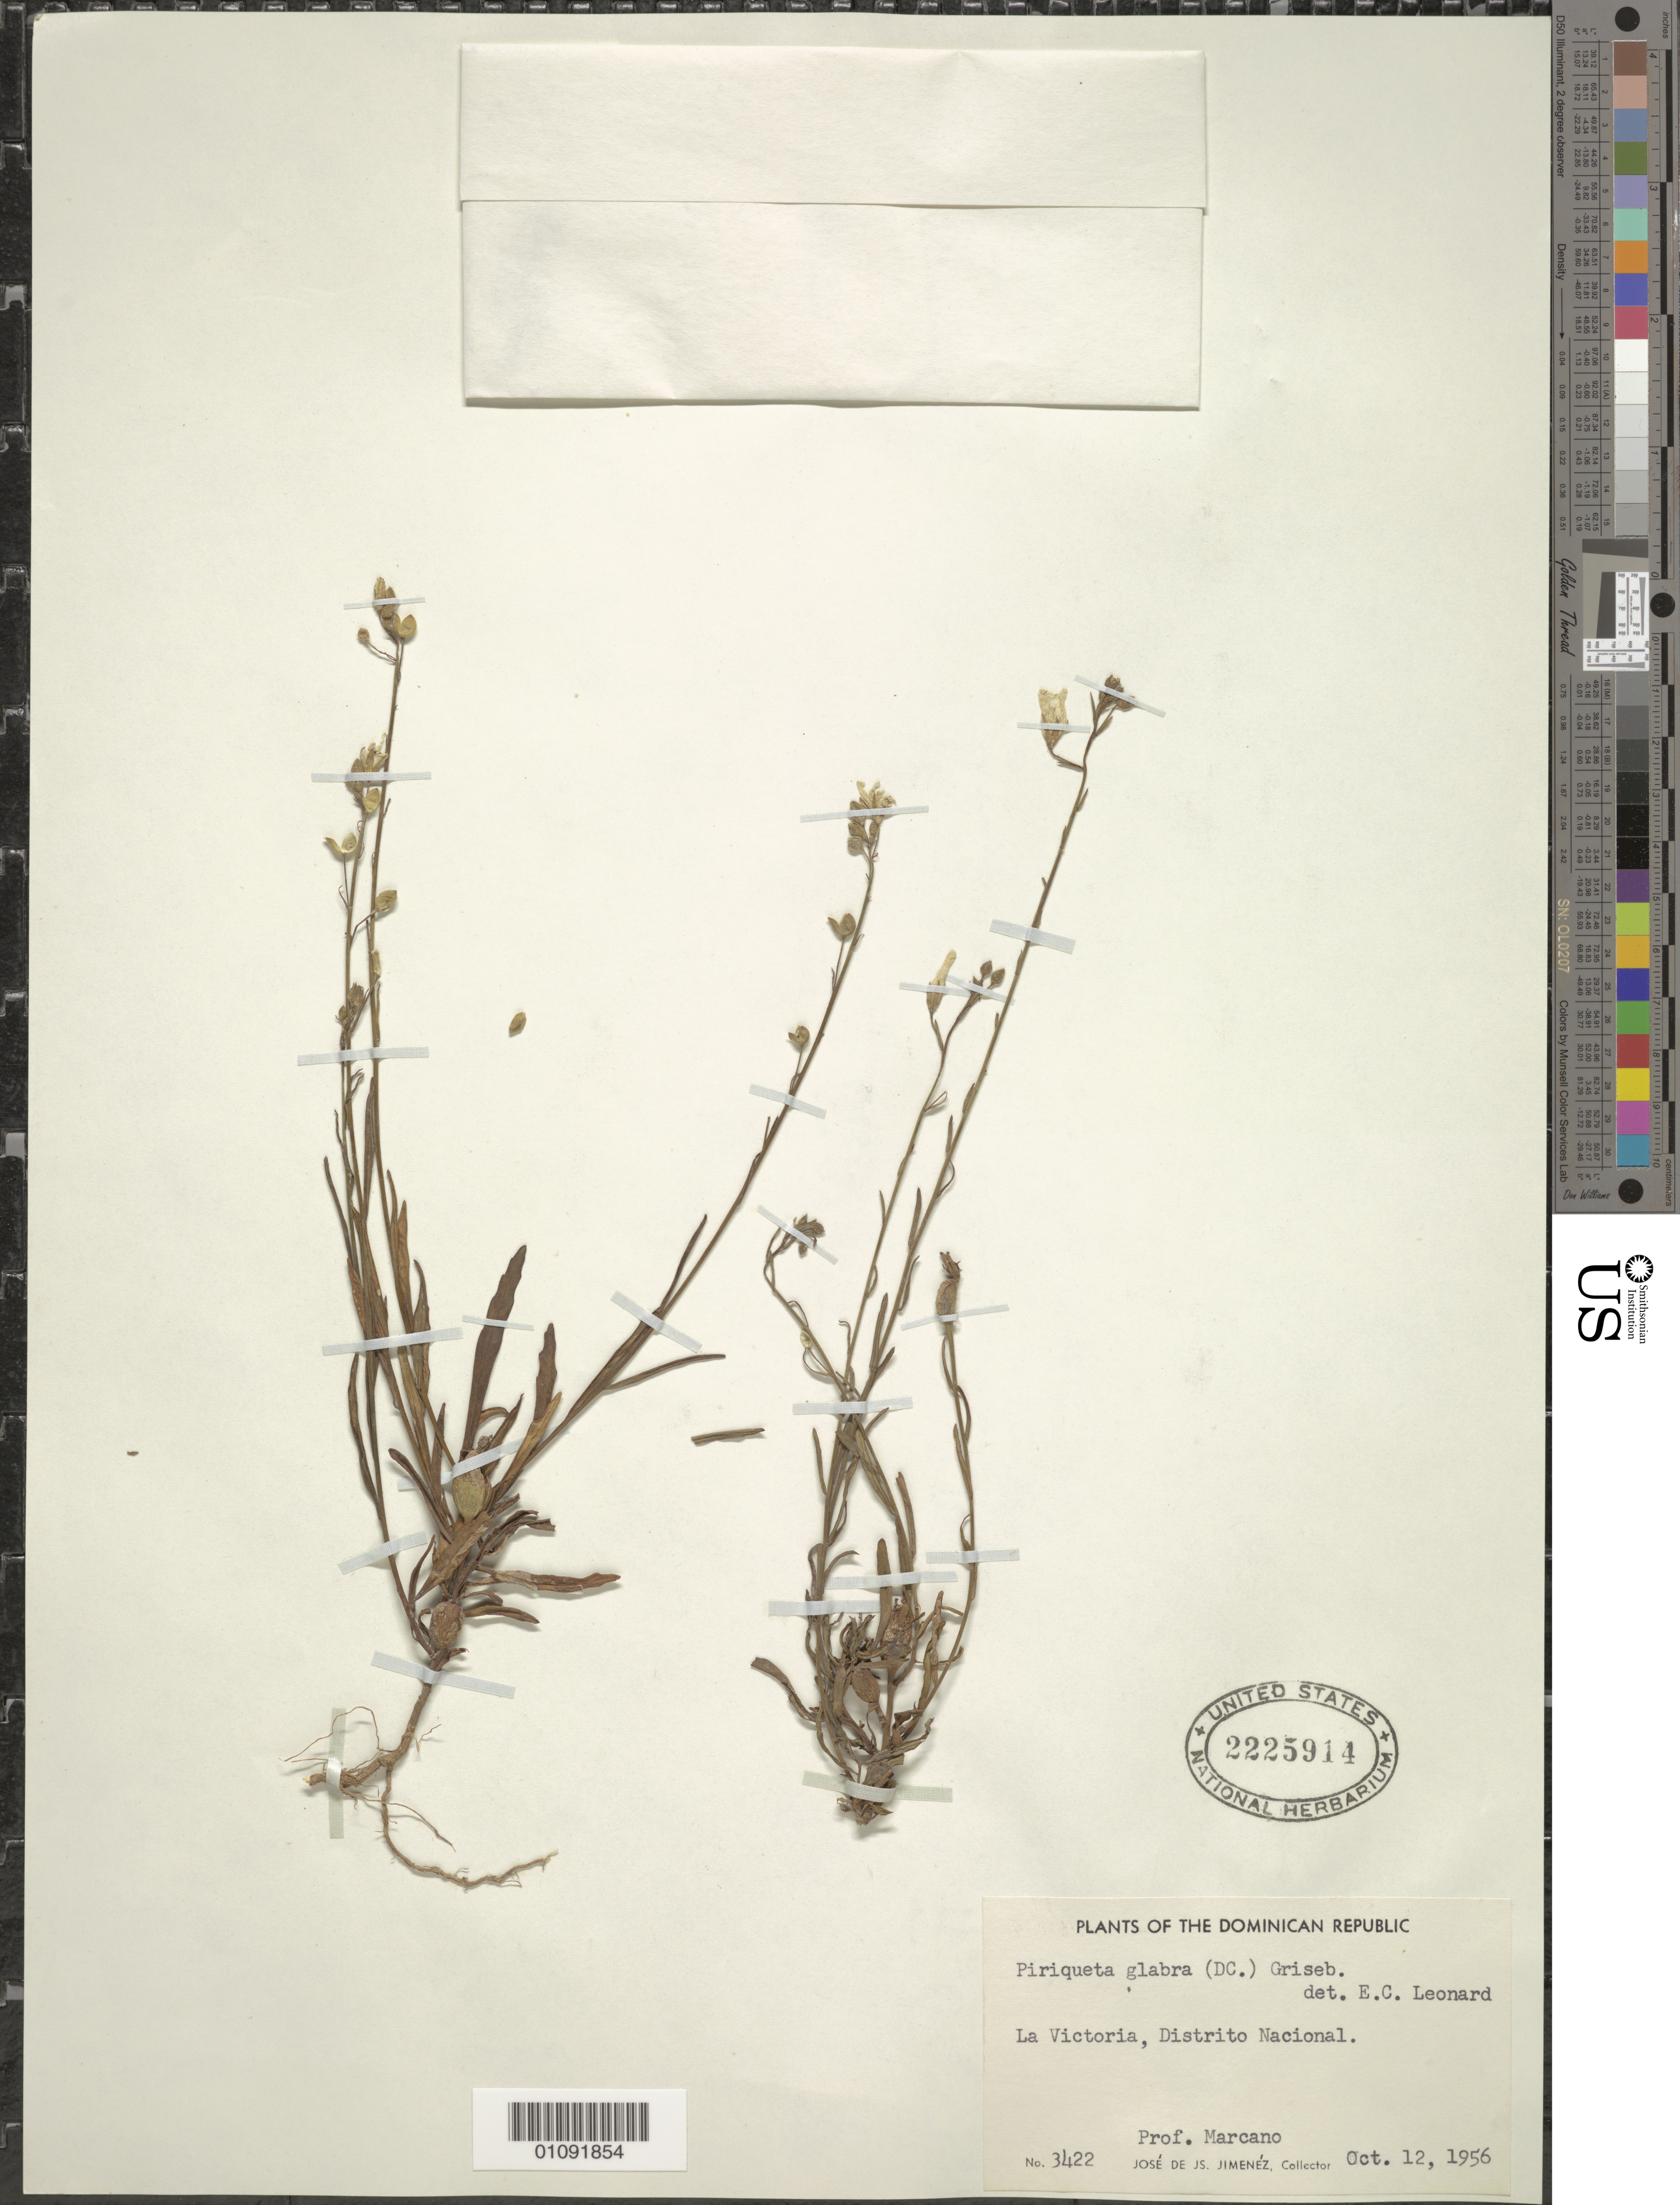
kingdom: Plantae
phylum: Tracheophyta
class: Magnoliopsida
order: Malpighiales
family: Turneraceae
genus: Piriqueta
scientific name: Piriqueta cistoides subsp. caroliniana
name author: (Walter) Arbo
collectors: J. J. Jiménez Almonte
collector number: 3422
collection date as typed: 12 Oct 1956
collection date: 1956-10-12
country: Dominican Republic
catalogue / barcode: US 2225914